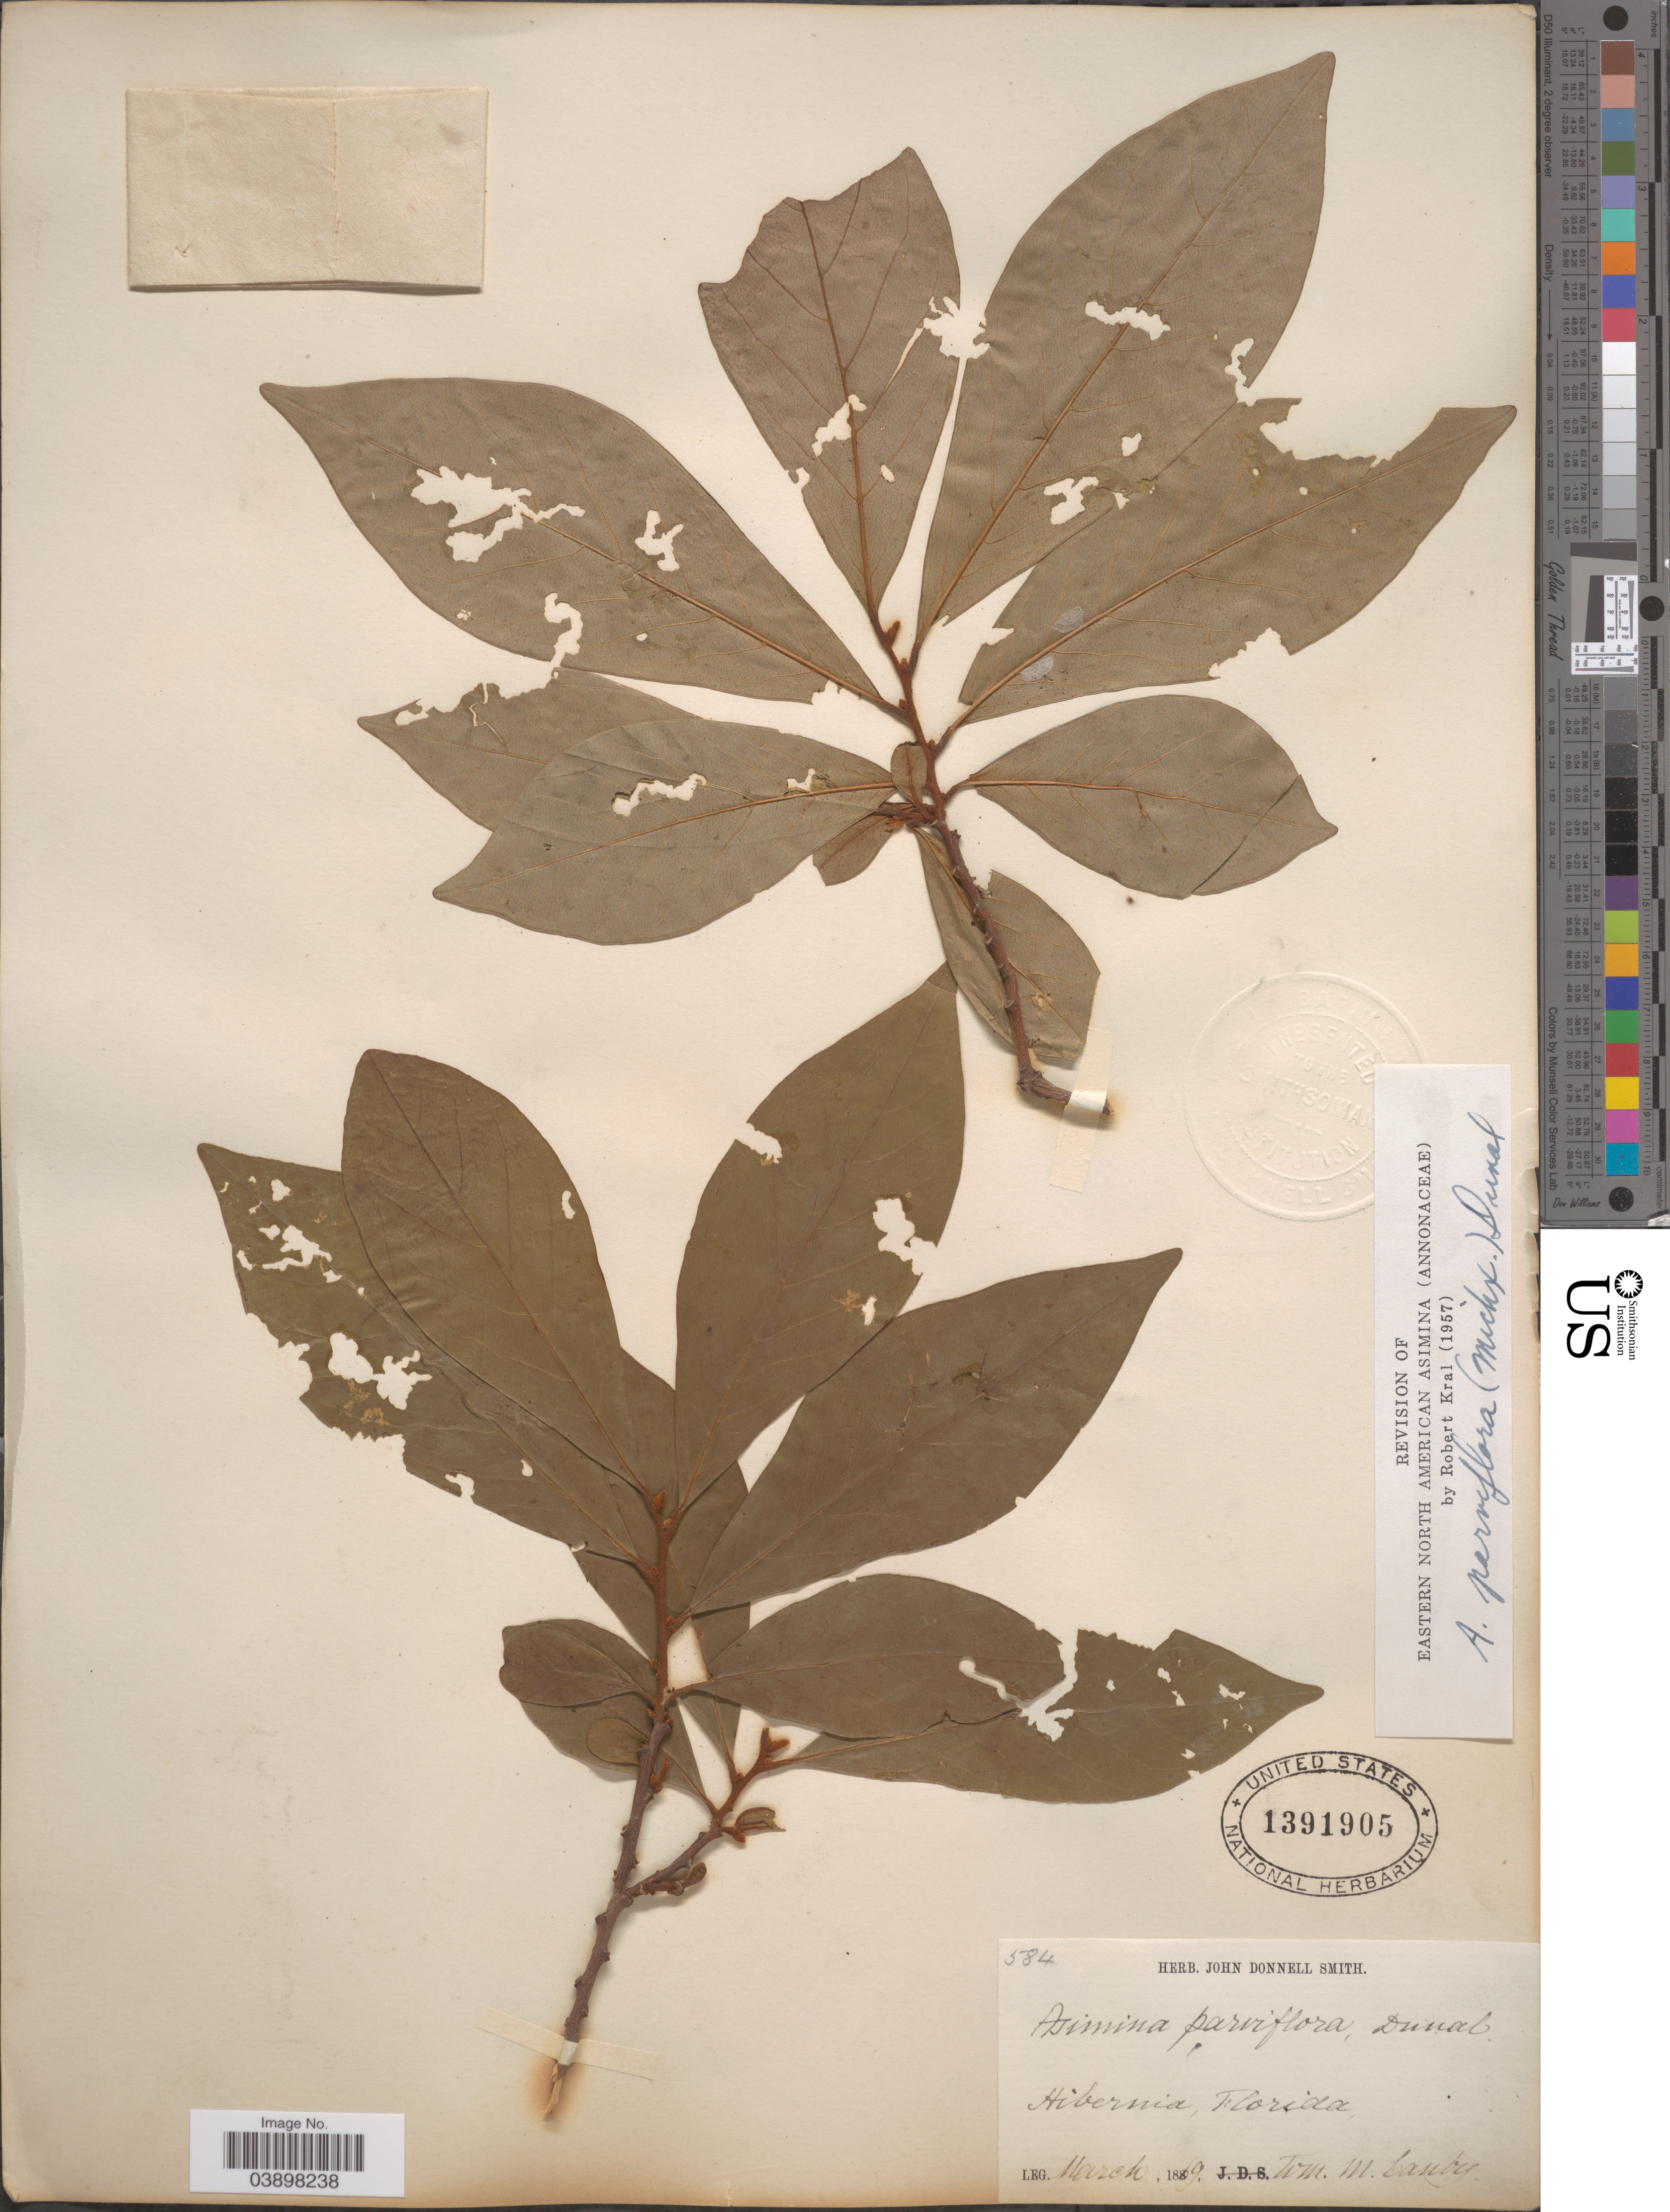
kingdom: Plantae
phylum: Tracheophyta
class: Magnoliopsida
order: Magnoliales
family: Annonaceae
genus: Asimina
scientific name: Asimina parviflora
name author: (Michx.) Dunal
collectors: W. M. Canby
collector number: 584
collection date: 1819-03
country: United States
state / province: Florida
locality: Hibernia.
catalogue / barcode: US 1391905